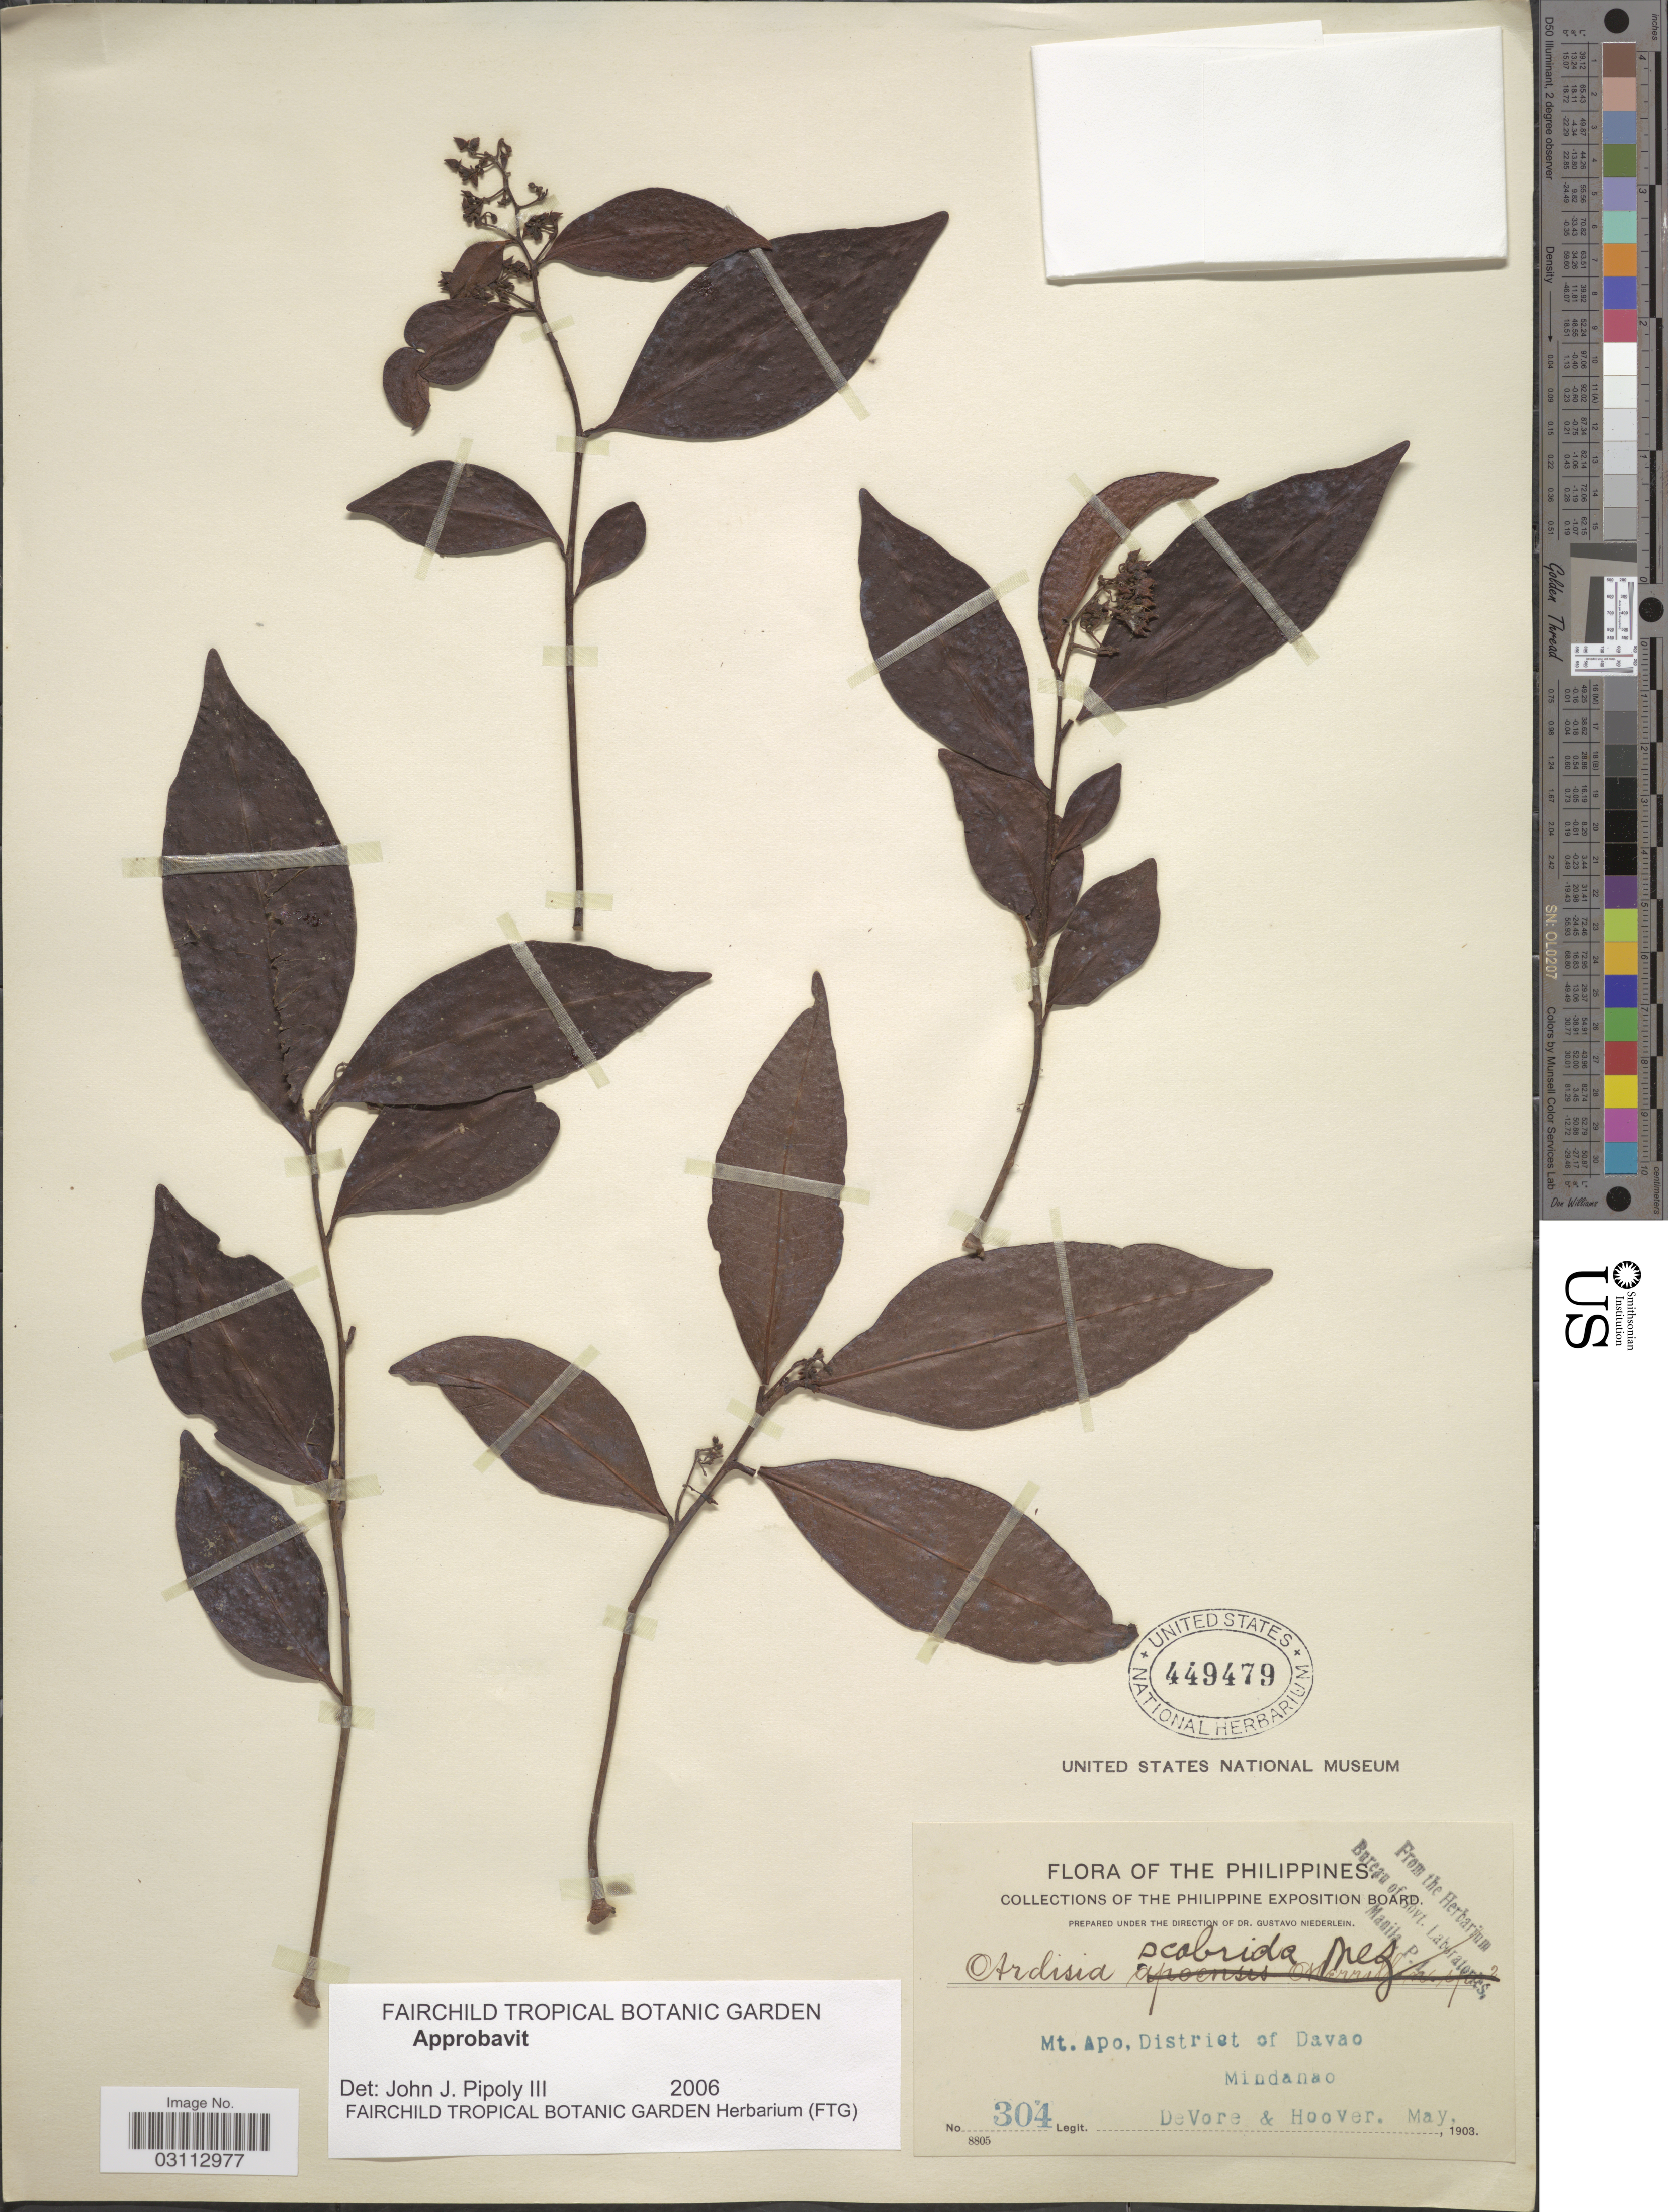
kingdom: Plantae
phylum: Tracheophyta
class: Magnoliopsida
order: Ericales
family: Primulaceae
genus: Ardisia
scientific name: Ardisia scabrida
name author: Mez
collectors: -. DeVore & -- Hoover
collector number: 304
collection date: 1903-05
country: Philippines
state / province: Davao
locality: Mt. Apo, District of Davao, Mindanao.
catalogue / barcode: US 449479